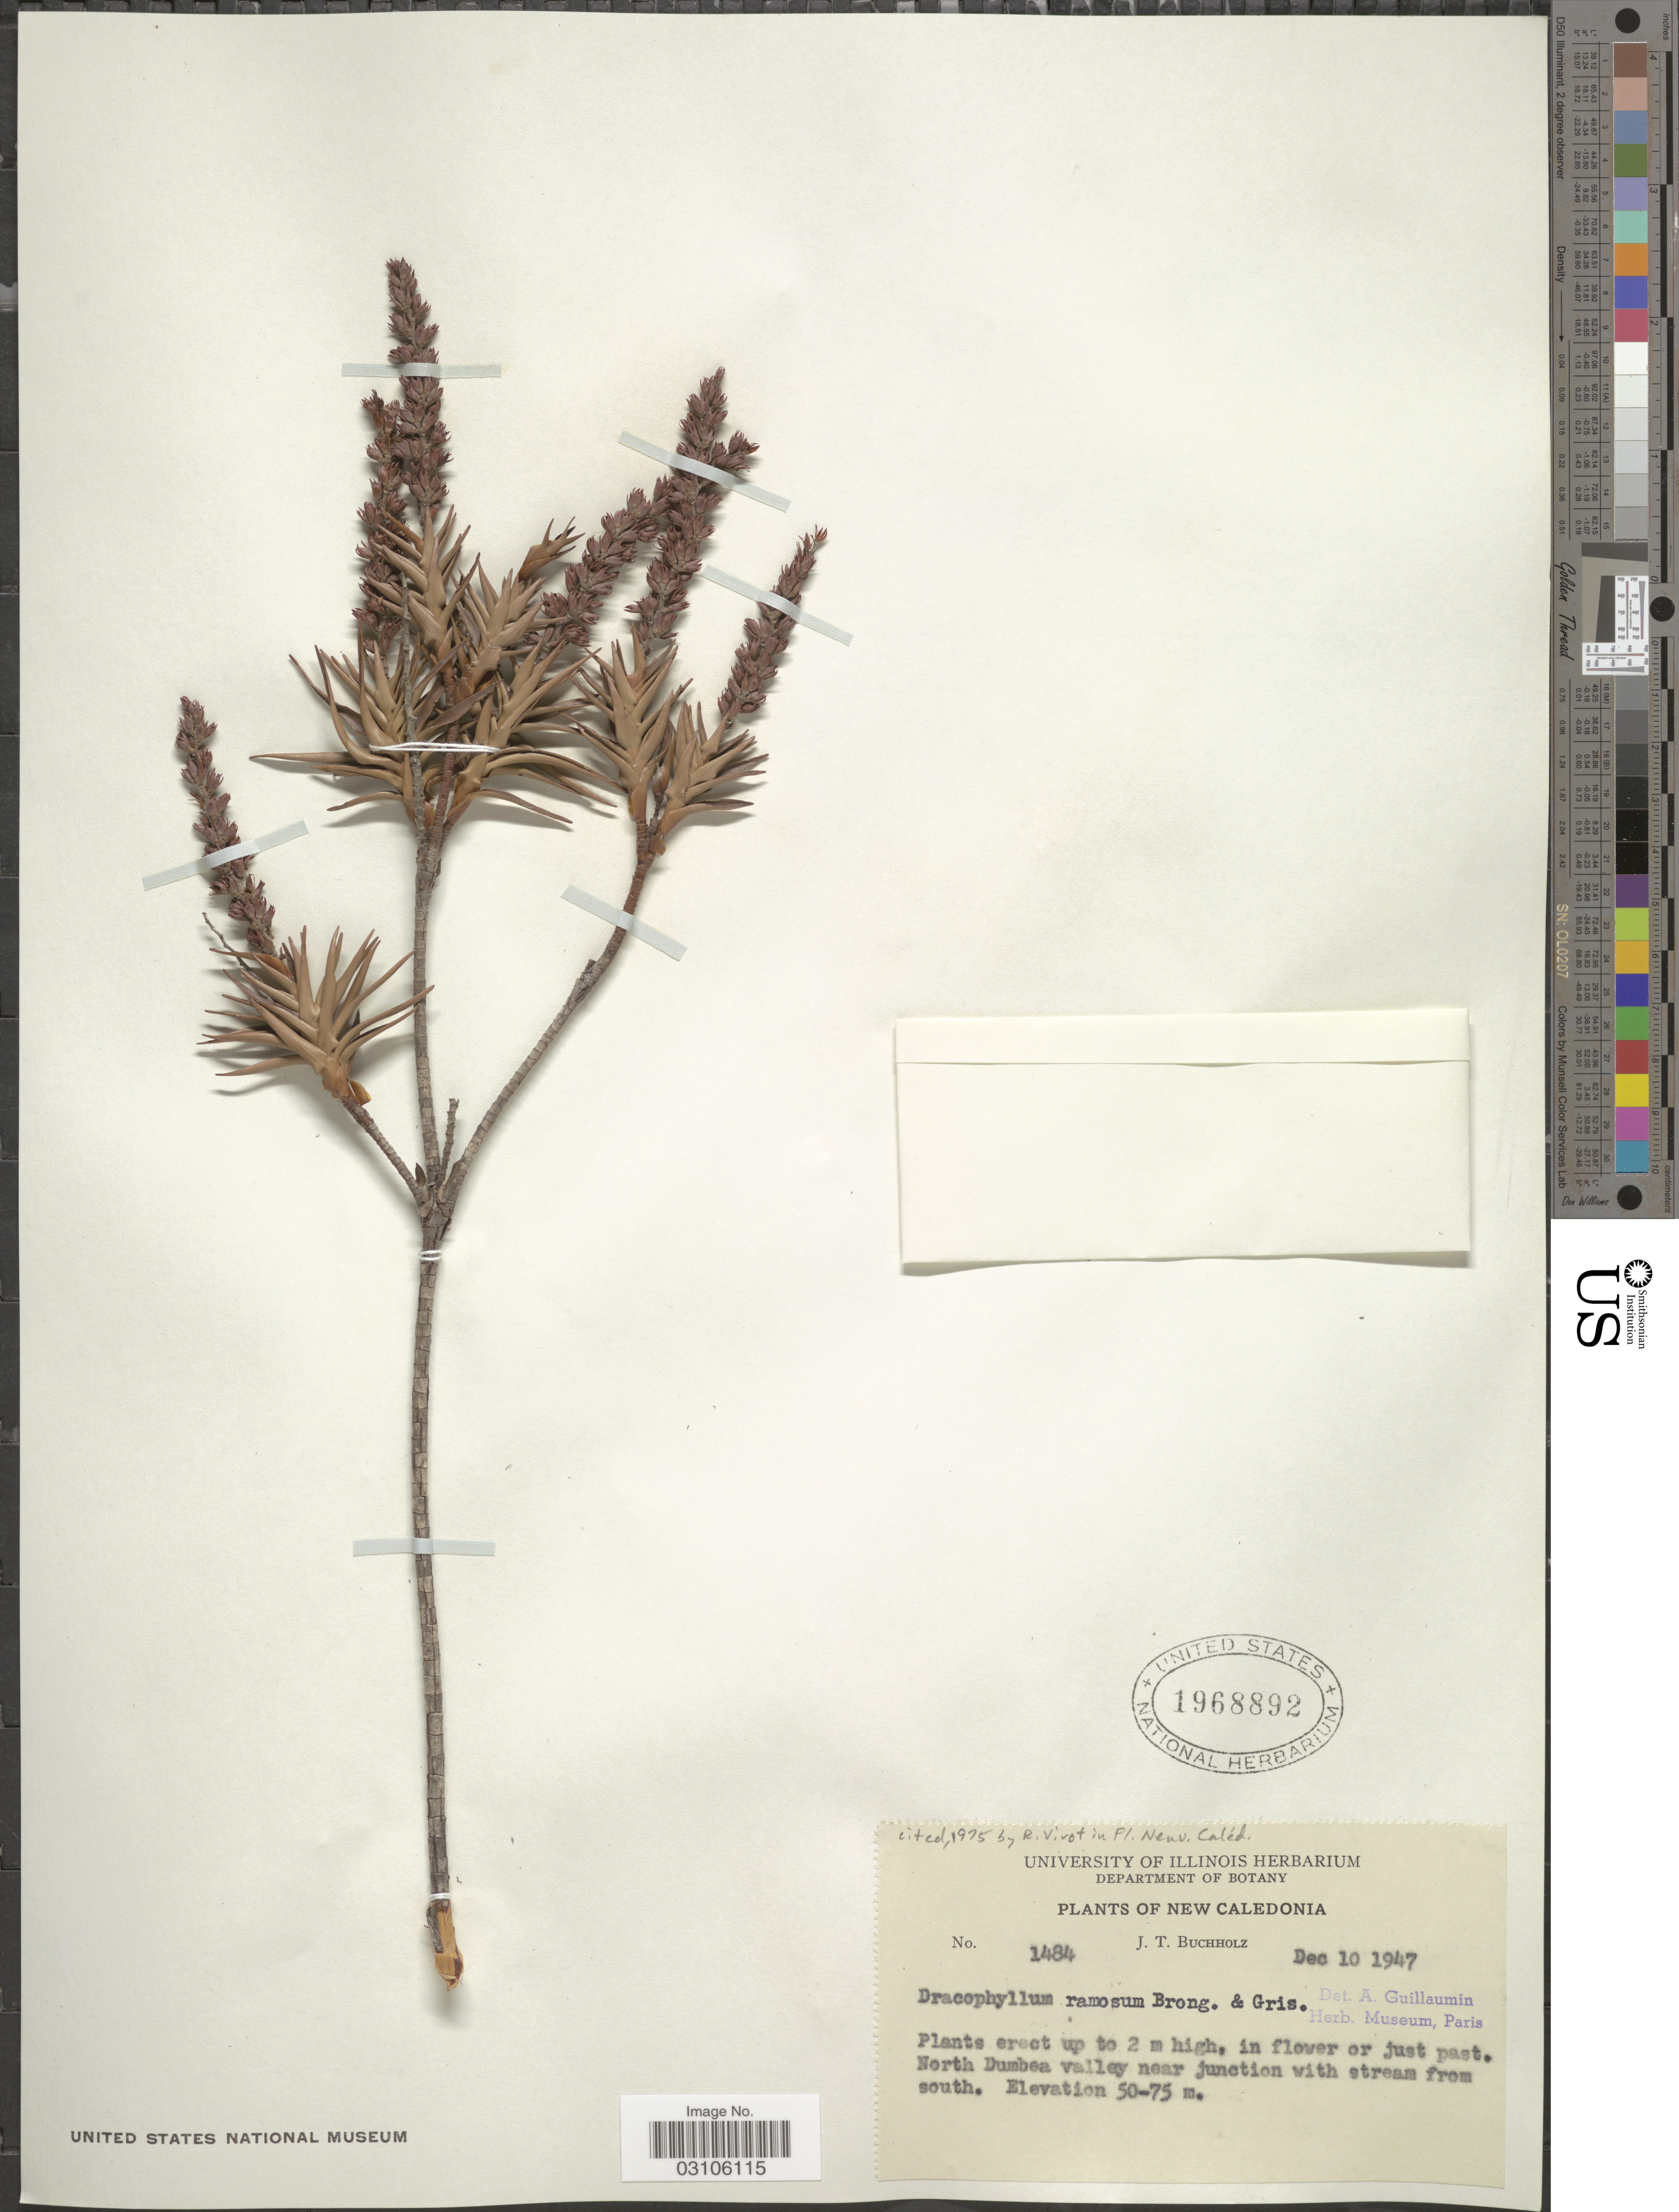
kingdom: Plantae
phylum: Tracheophyta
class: Magnoliopsida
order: Ericales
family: Ericaceae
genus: Dracophyllum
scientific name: Dracophyllum ramosum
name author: Pancher ex Brongn. & Gris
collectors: J. T. Buchholz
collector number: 1484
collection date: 1947-12-10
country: New Caledonia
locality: North Dumbea valley near junction with stream from south.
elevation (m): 50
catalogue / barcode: US 1968892